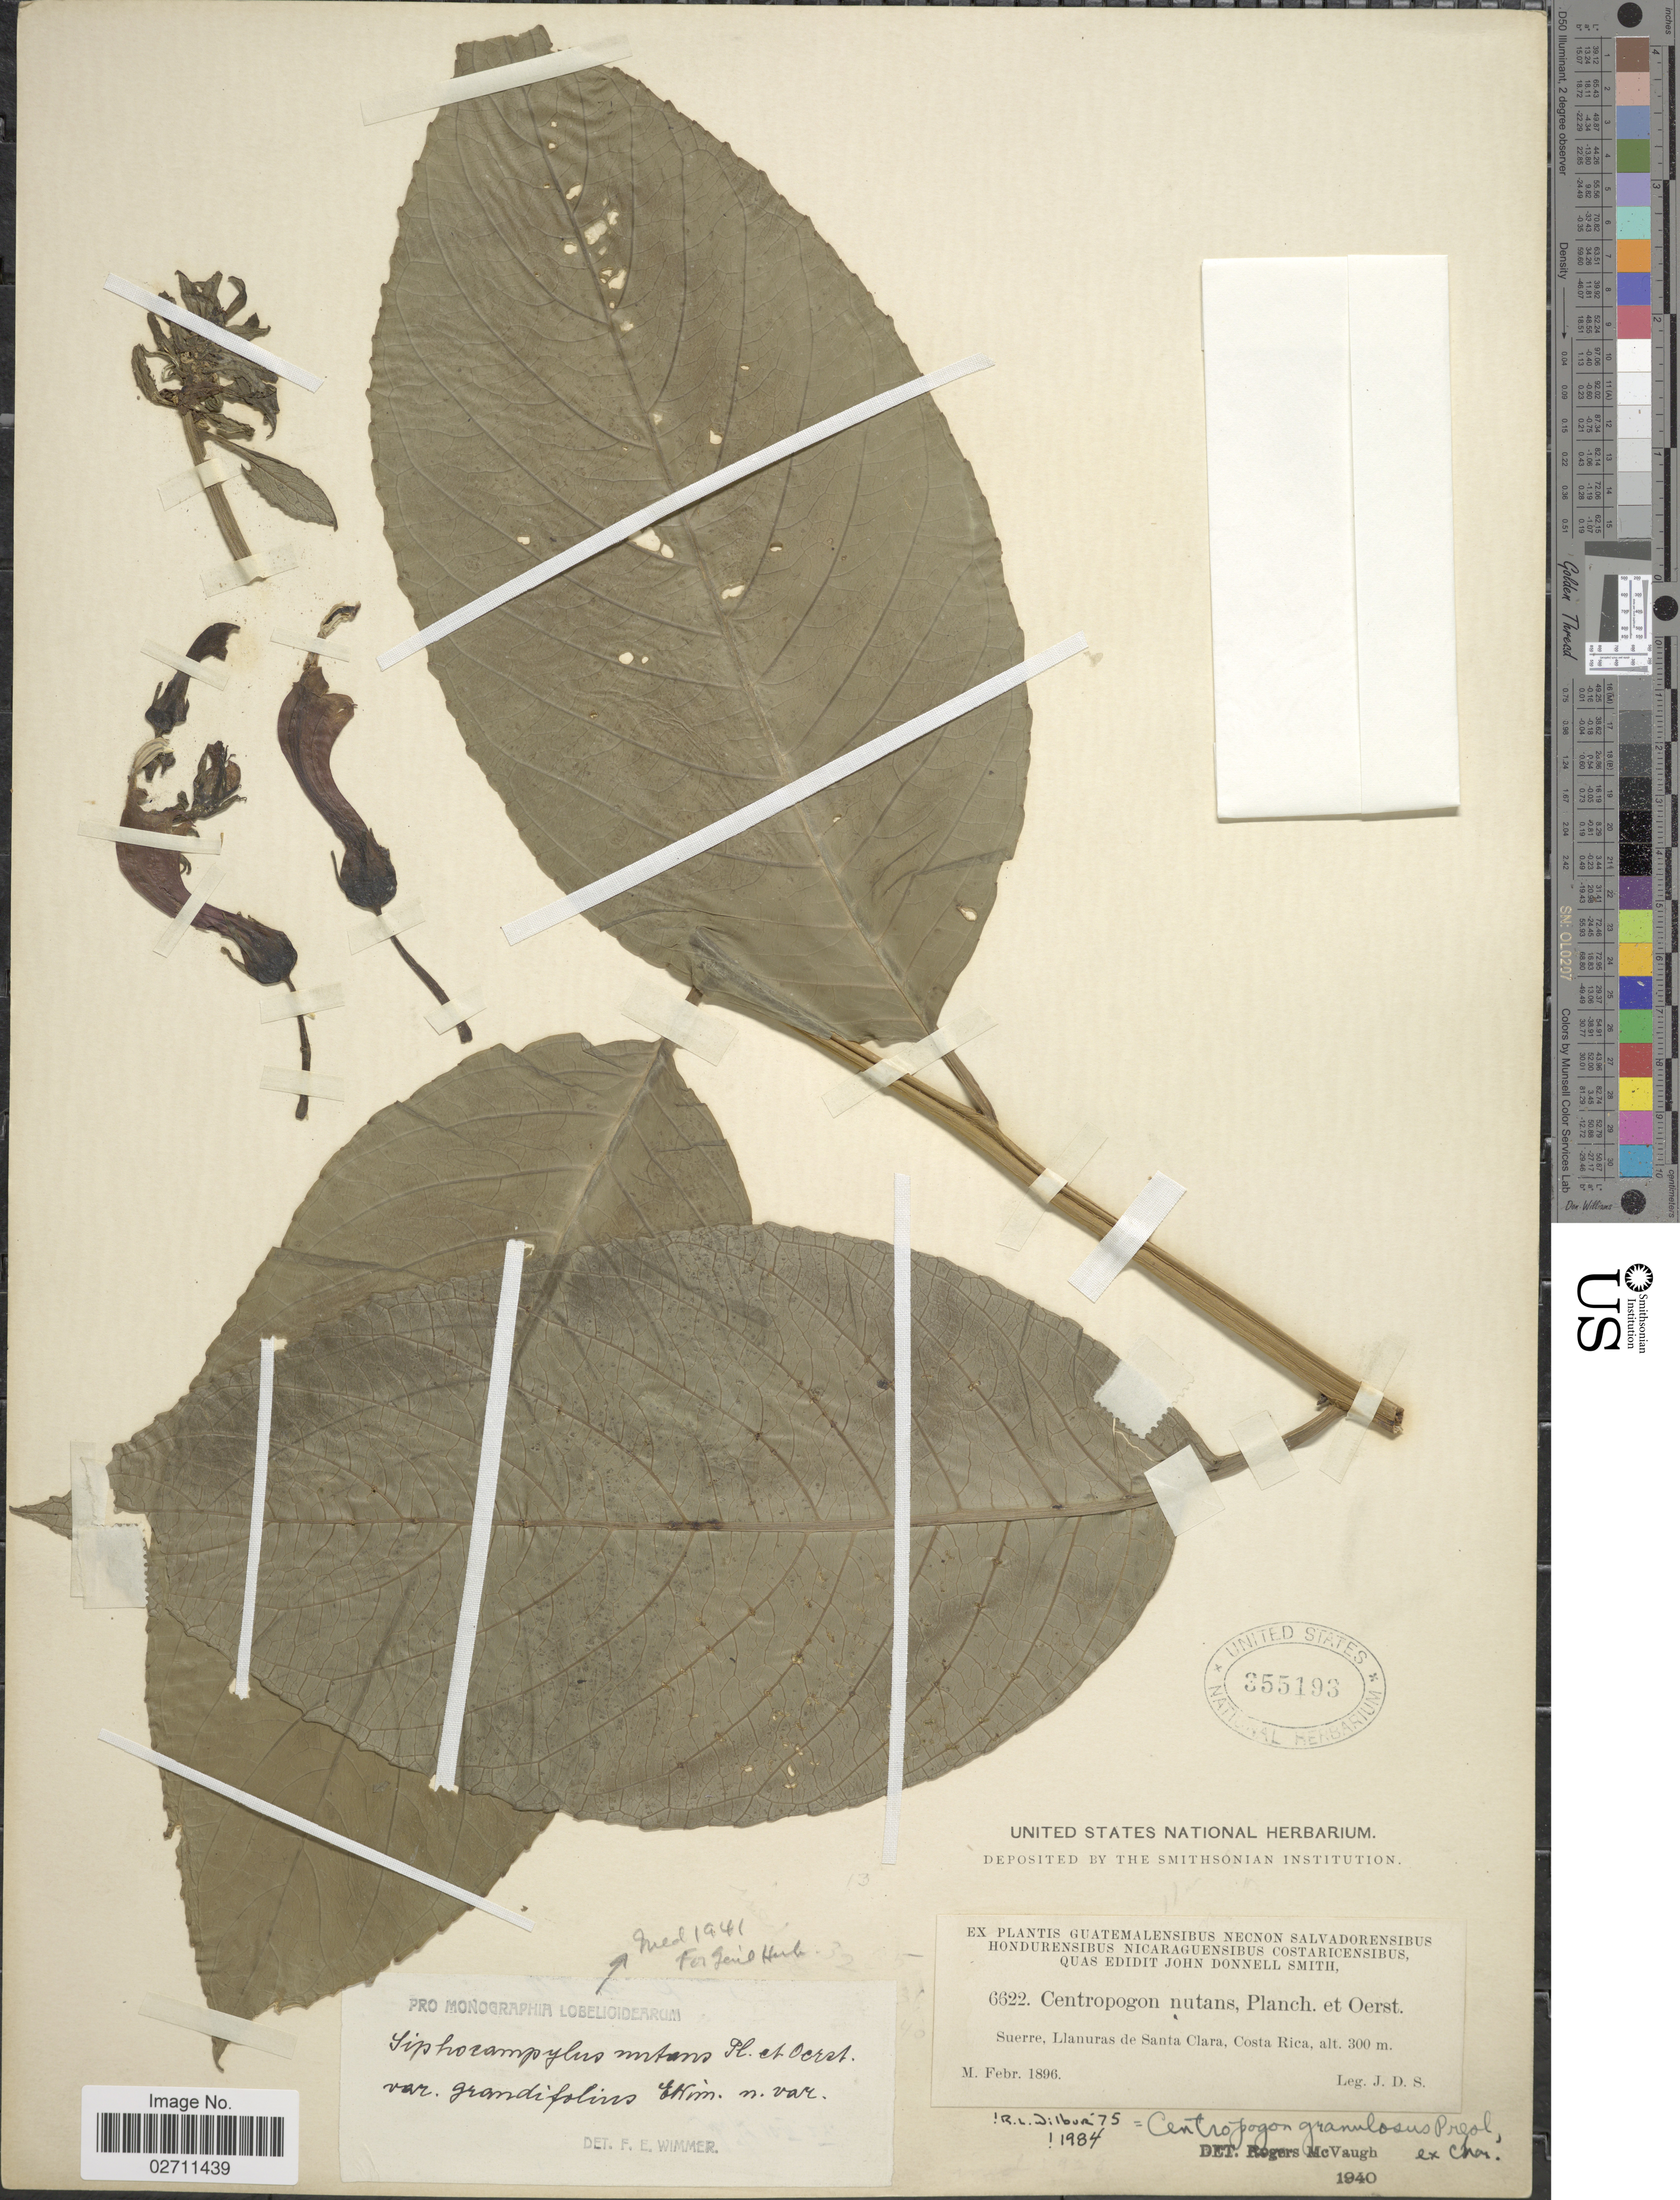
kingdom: Plantae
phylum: Tracheophyta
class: Magnoliopsida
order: Asterales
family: Campanulaceae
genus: Centropogon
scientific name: Centropogon granulosus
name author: C. Presl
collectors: J. Donnell Smith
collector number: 6622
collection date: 1896-02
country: Costa Rica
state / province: Limón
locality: Suerre, Llanuras de Santa Clara.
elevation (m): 300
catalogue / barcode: US 355193